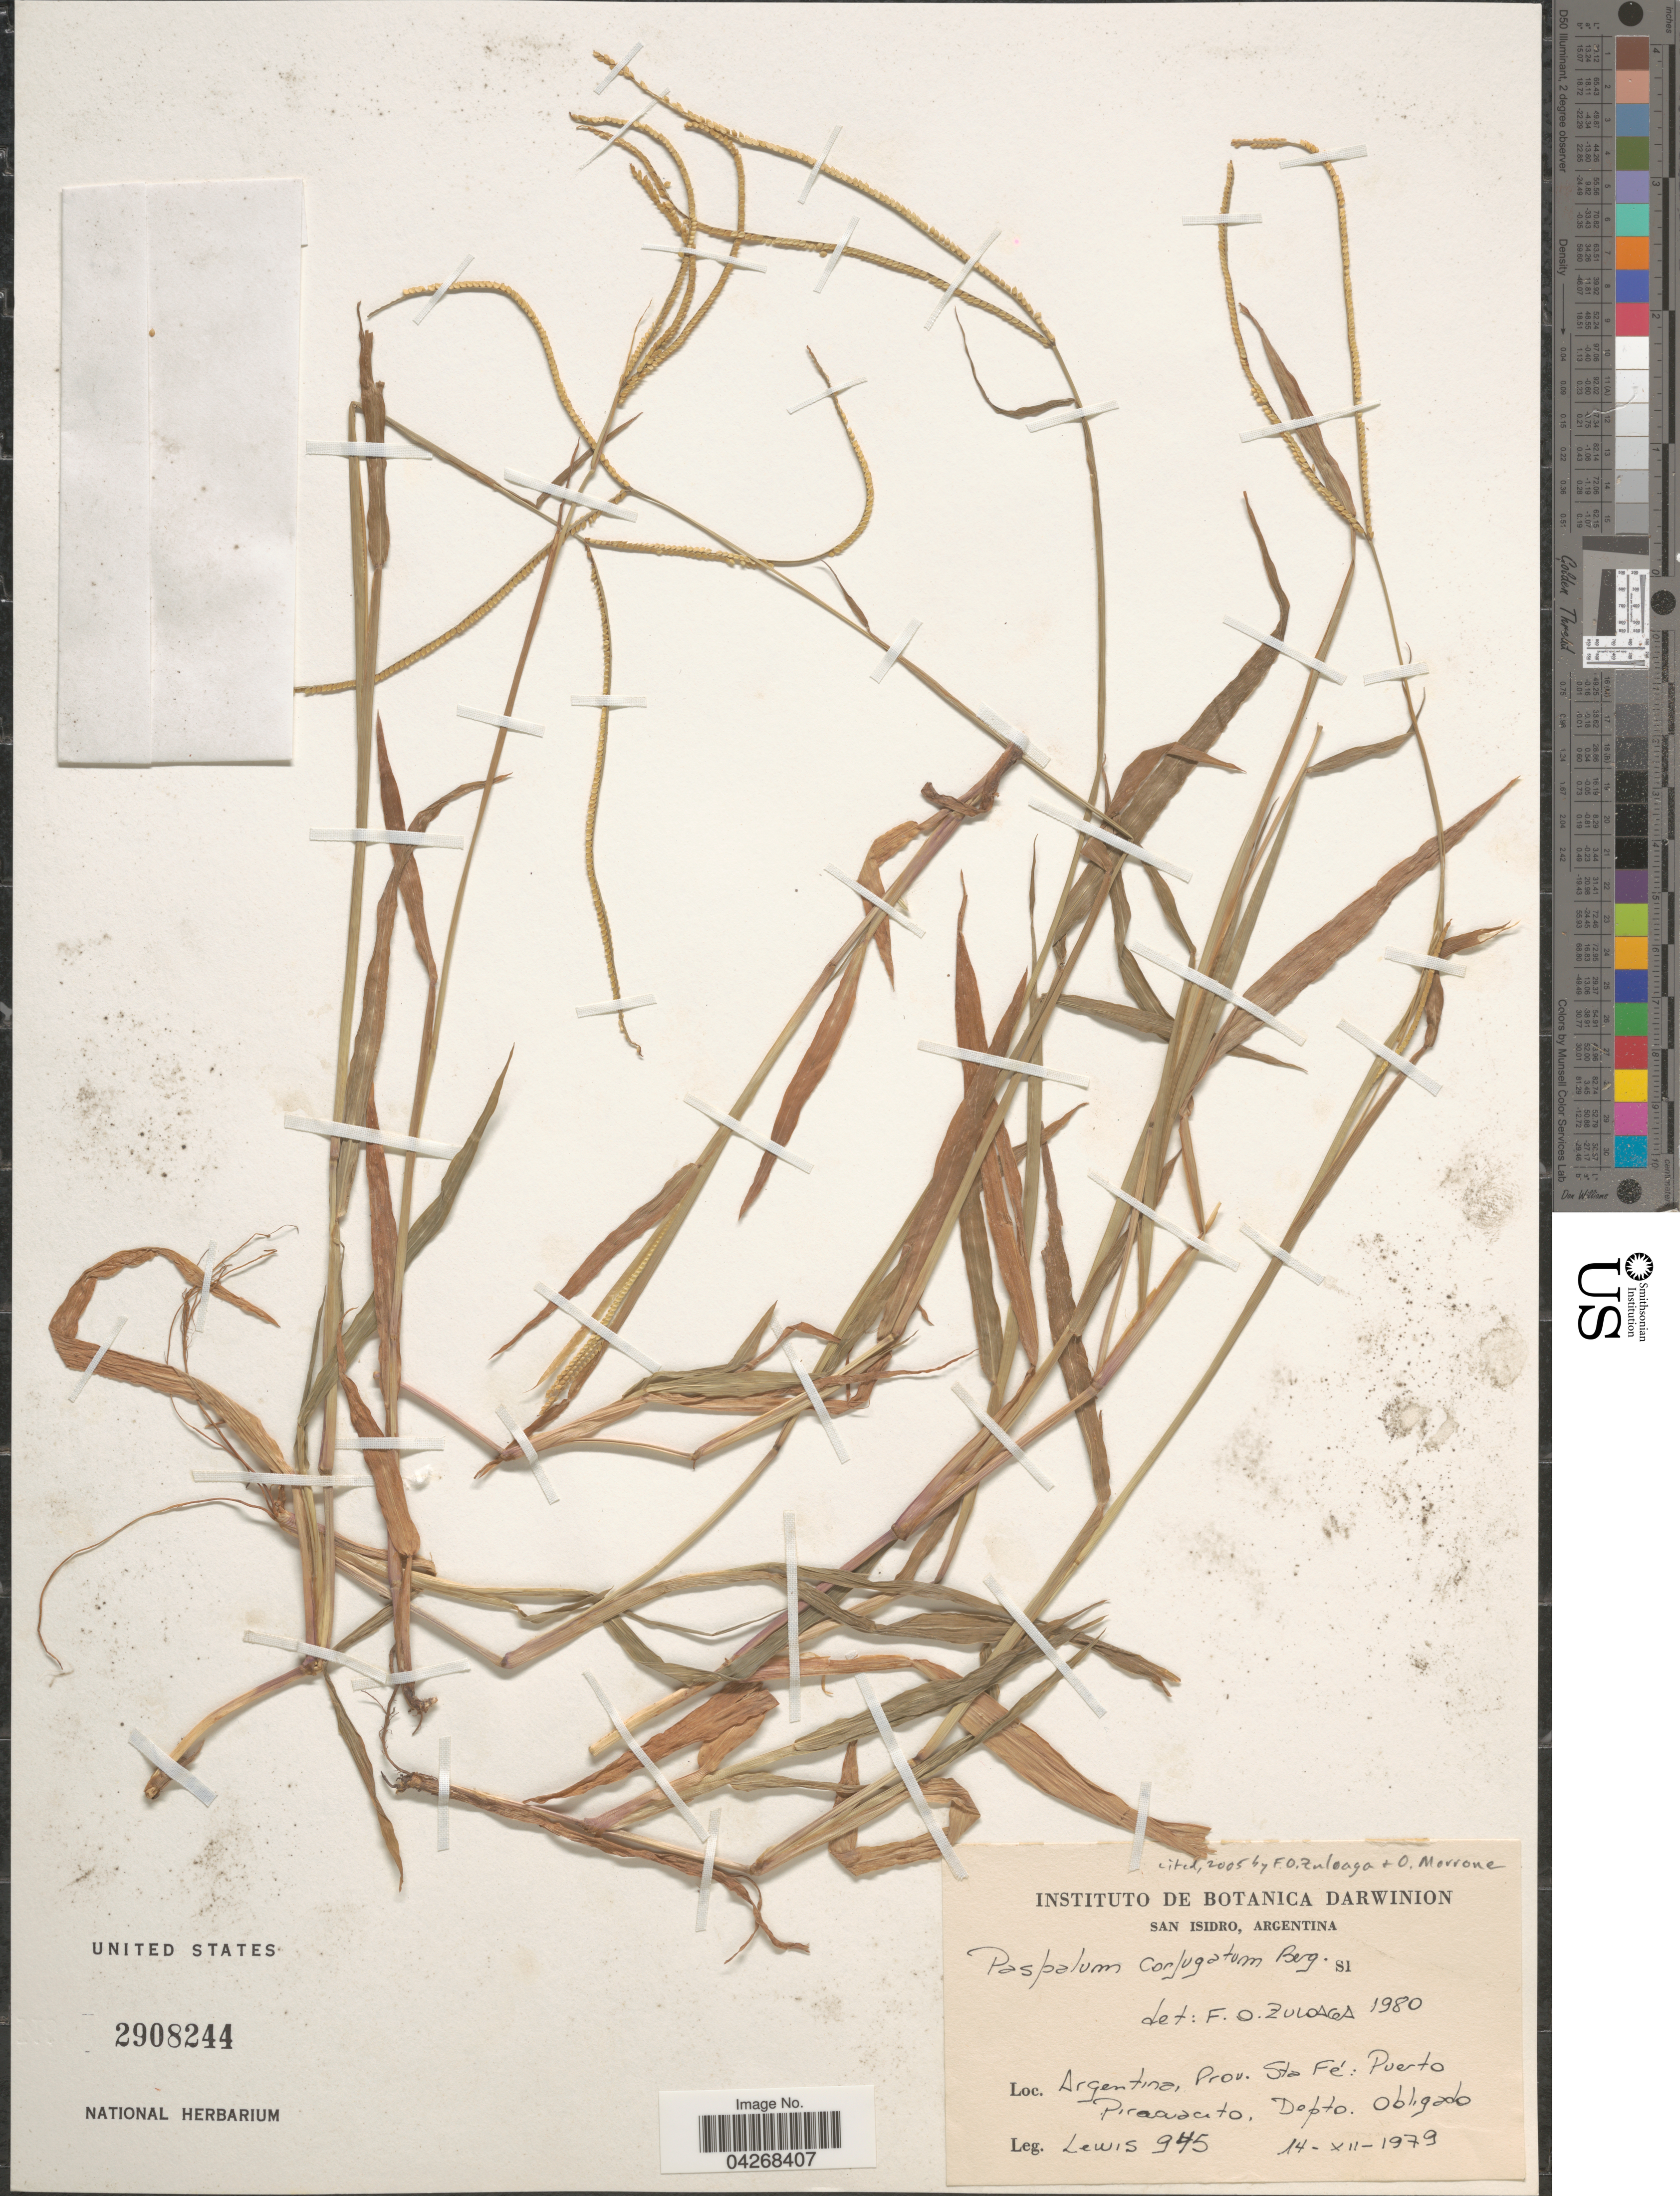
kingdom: Plantae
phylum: Tracheophyta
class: Liliopsida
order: Poales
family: Poaceae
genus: Paspalum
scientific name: Paspalum conjugatum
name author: P.J. Bergius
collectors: -- Lewis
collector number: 945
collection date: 1979-12-14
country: Argentina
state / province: Santa Fe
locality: Puerto Piracuacito, Depto. Obligado.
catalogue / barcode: US 2908244